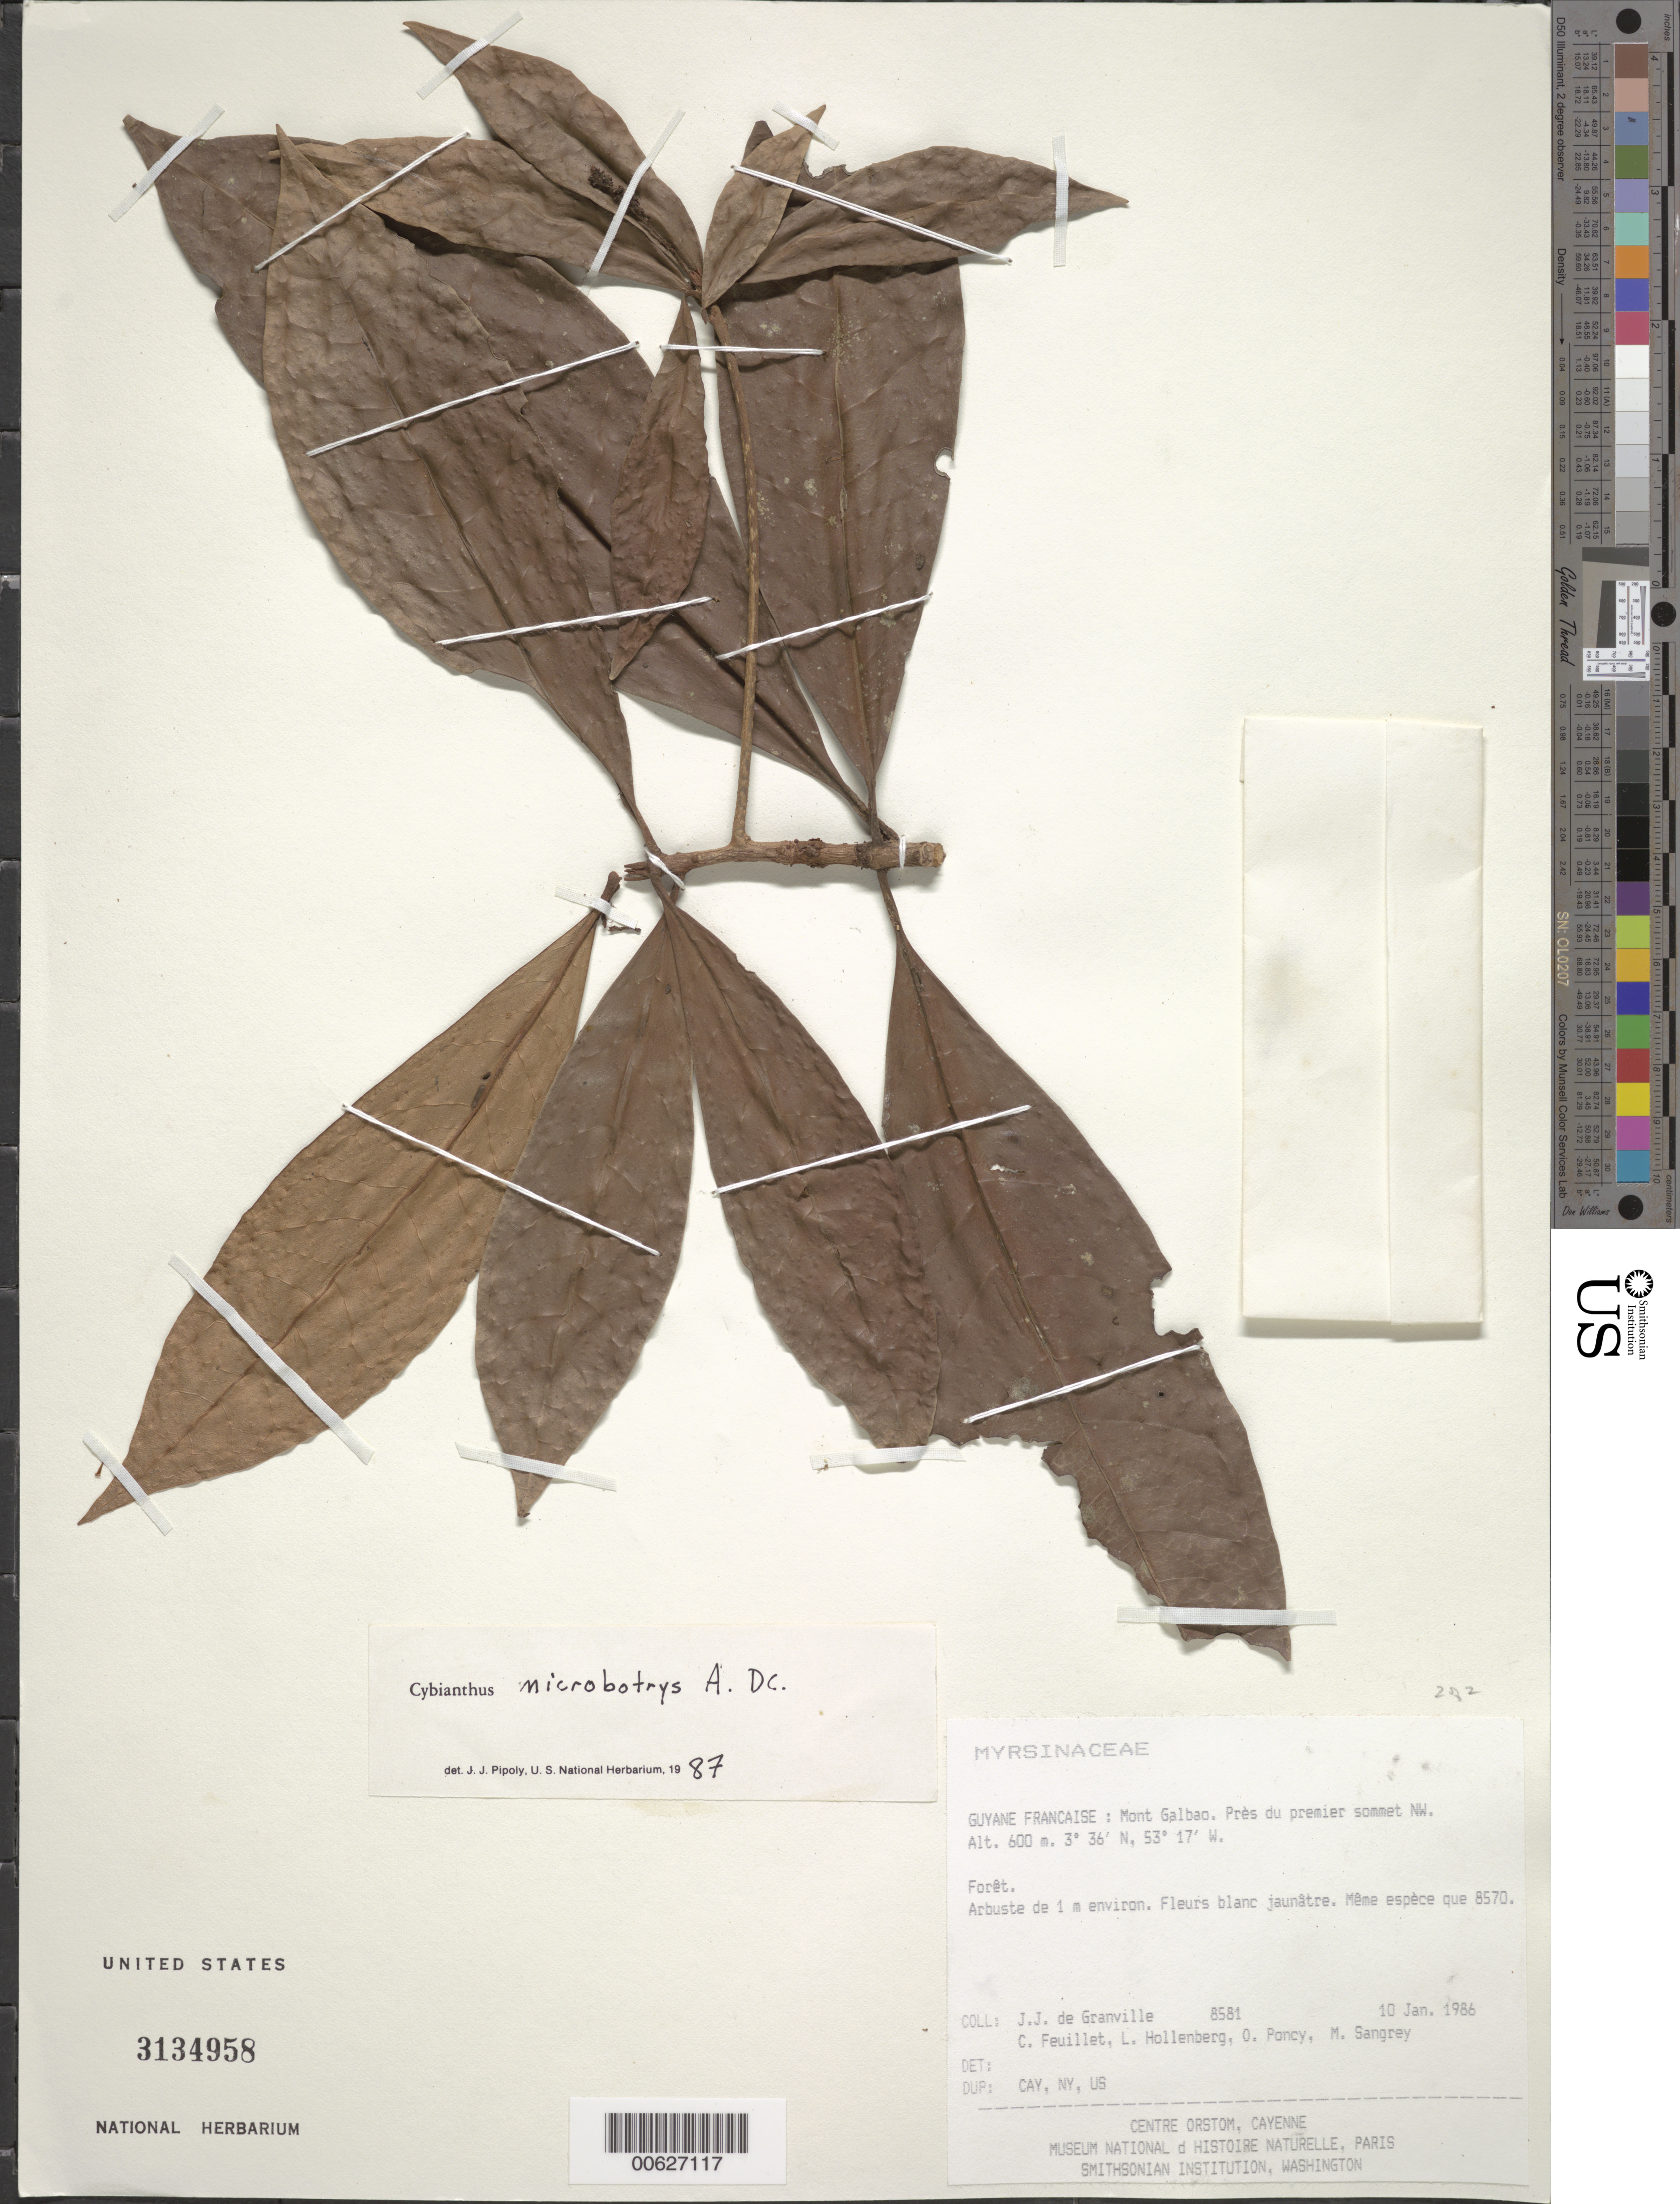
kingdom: Plantae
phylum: Tracheophyta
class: Magnoliopsida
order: Ericales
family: Primulaceae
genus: Cybianthus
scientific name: Cybianthus microbotrys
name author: A. DC.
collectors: J.-J. de Granville, C. Feuillet, L. Hollenberg, O. Poncy & M. Sangrey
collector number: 8581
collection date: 1986-01-10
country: French Guiana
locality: Guyane Francaise: Mont Galboa, Près du premier sommet NW.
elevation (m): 600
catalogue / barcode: US 3134958